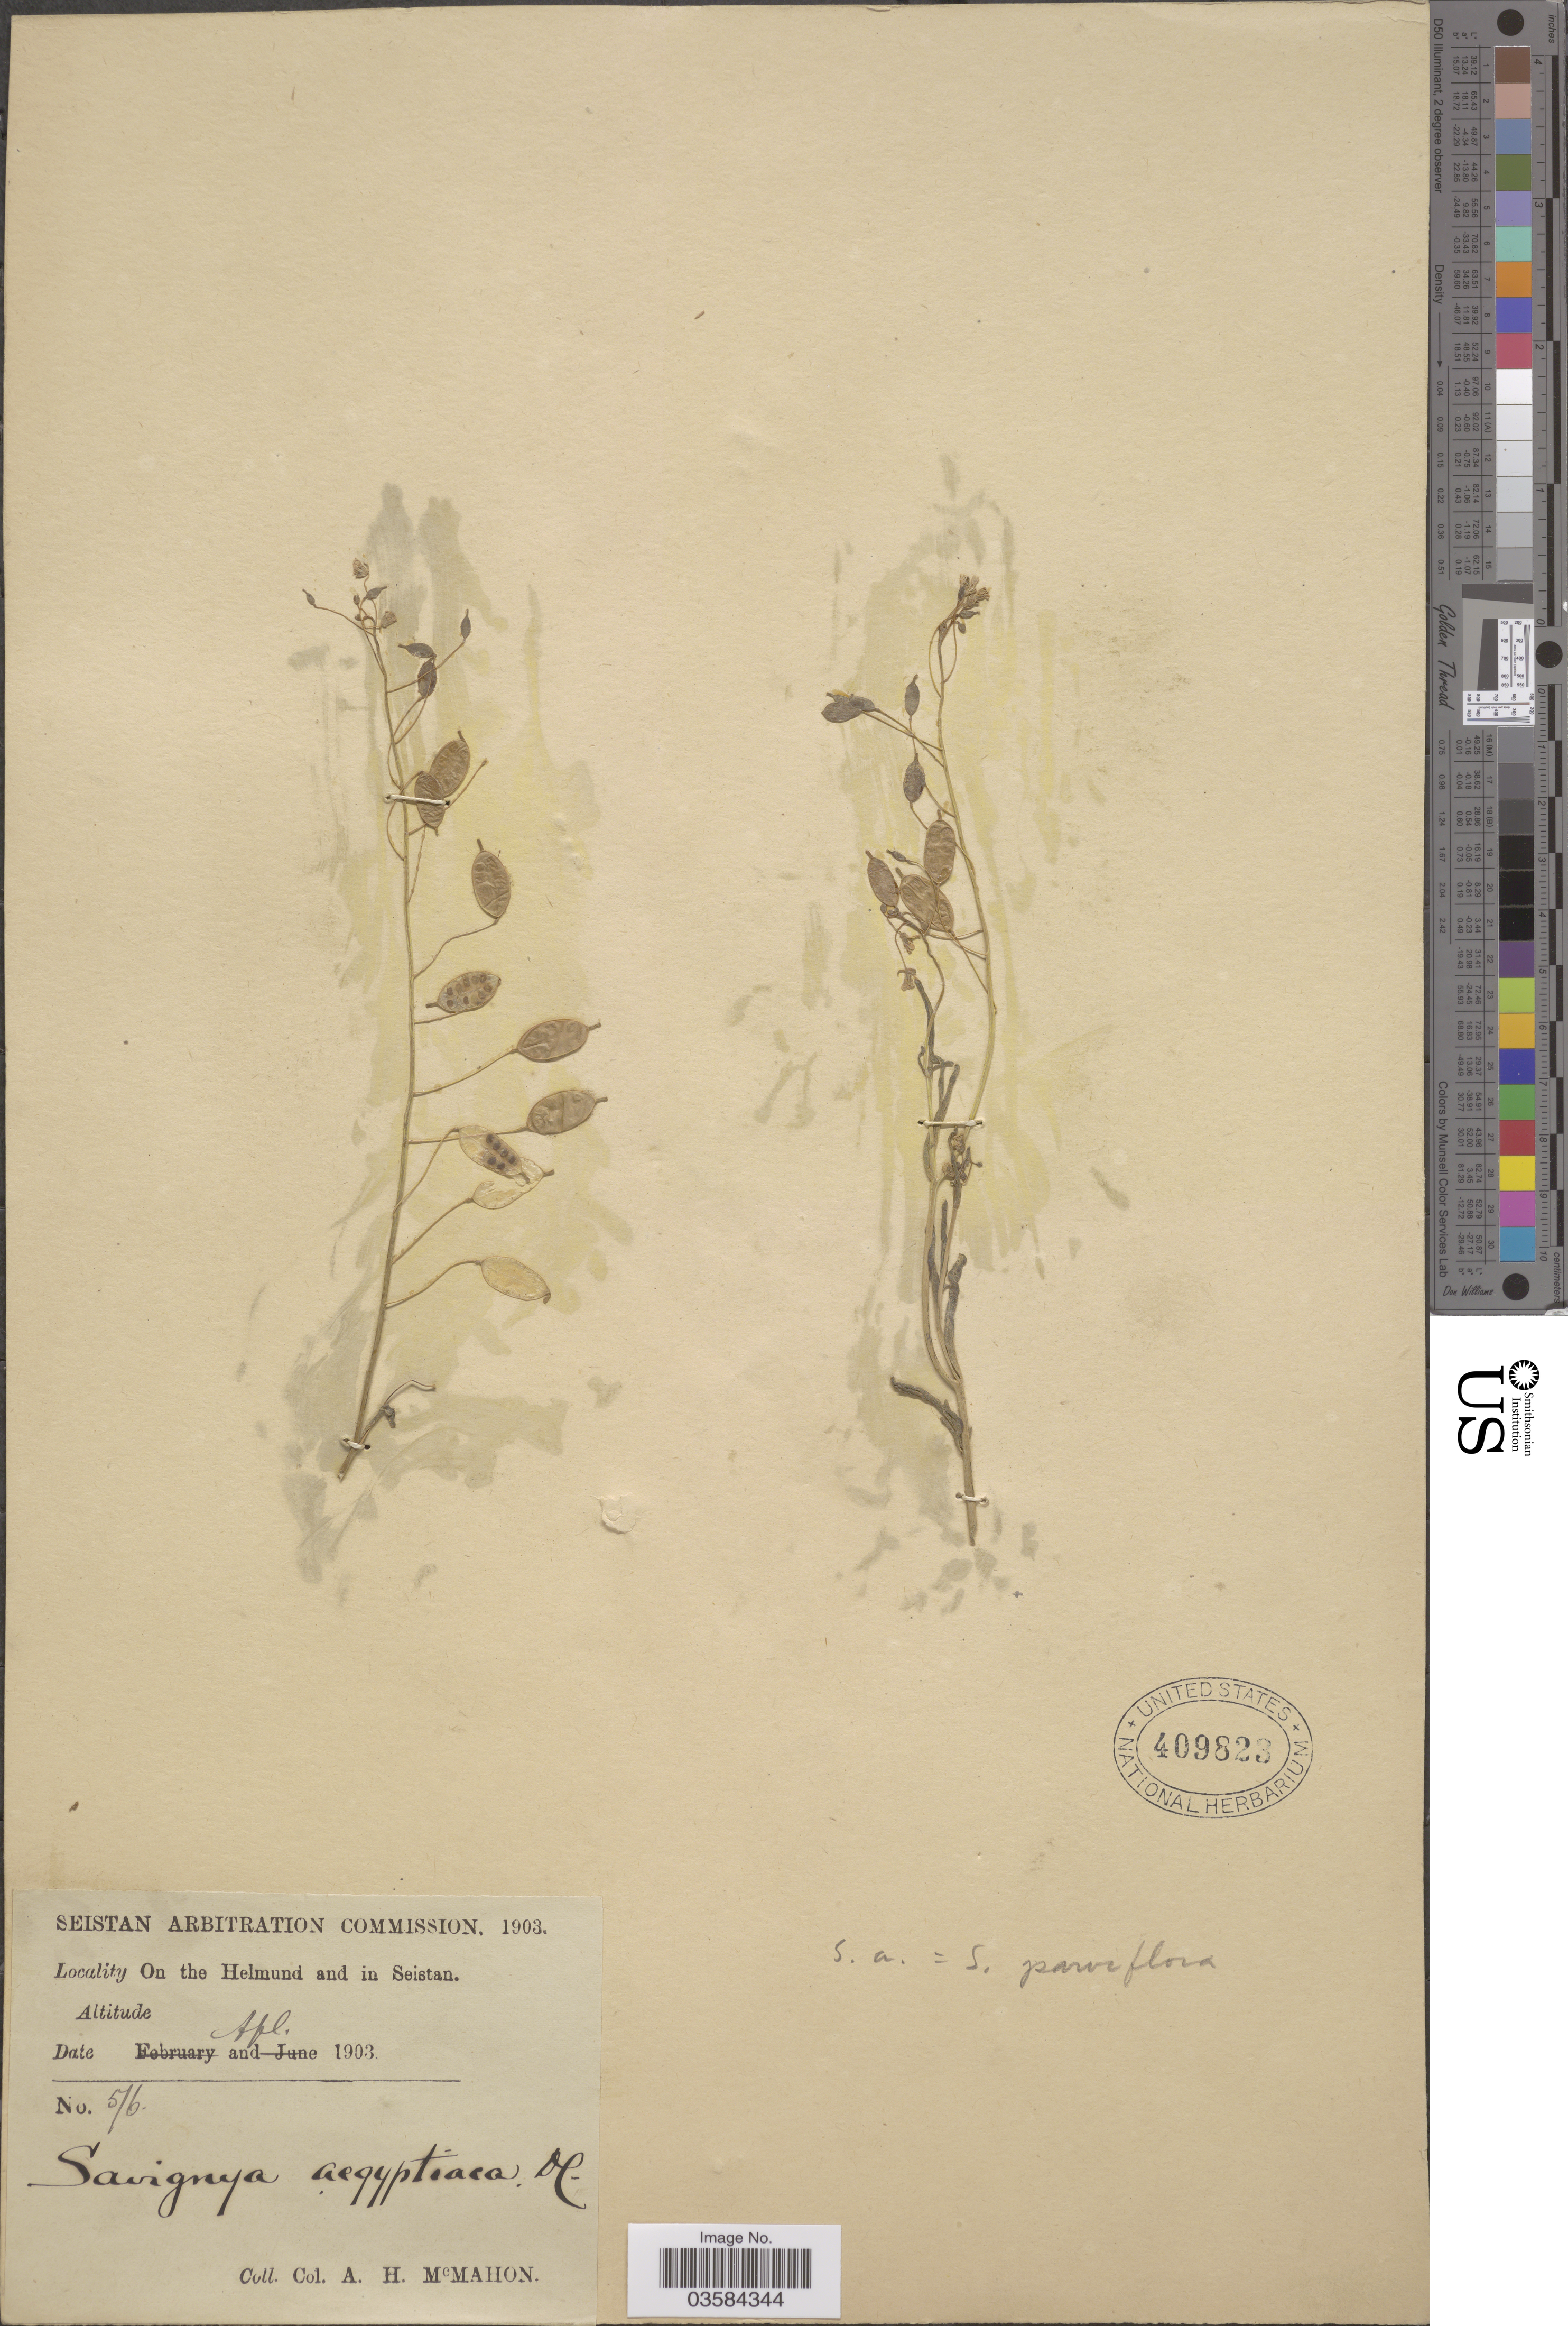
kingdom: Plantae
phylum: Tracheophyta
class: Magnoliopsida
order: Brassicales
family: Brassicaceae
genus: Savignya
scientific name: Savignya parviflora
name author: (Delile) Webb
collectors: A. McMahon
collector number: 5/6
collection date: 1903-04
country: Afghanistan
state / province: Helmand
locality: On the Helmund and in Seistan.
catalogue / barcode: US 409823